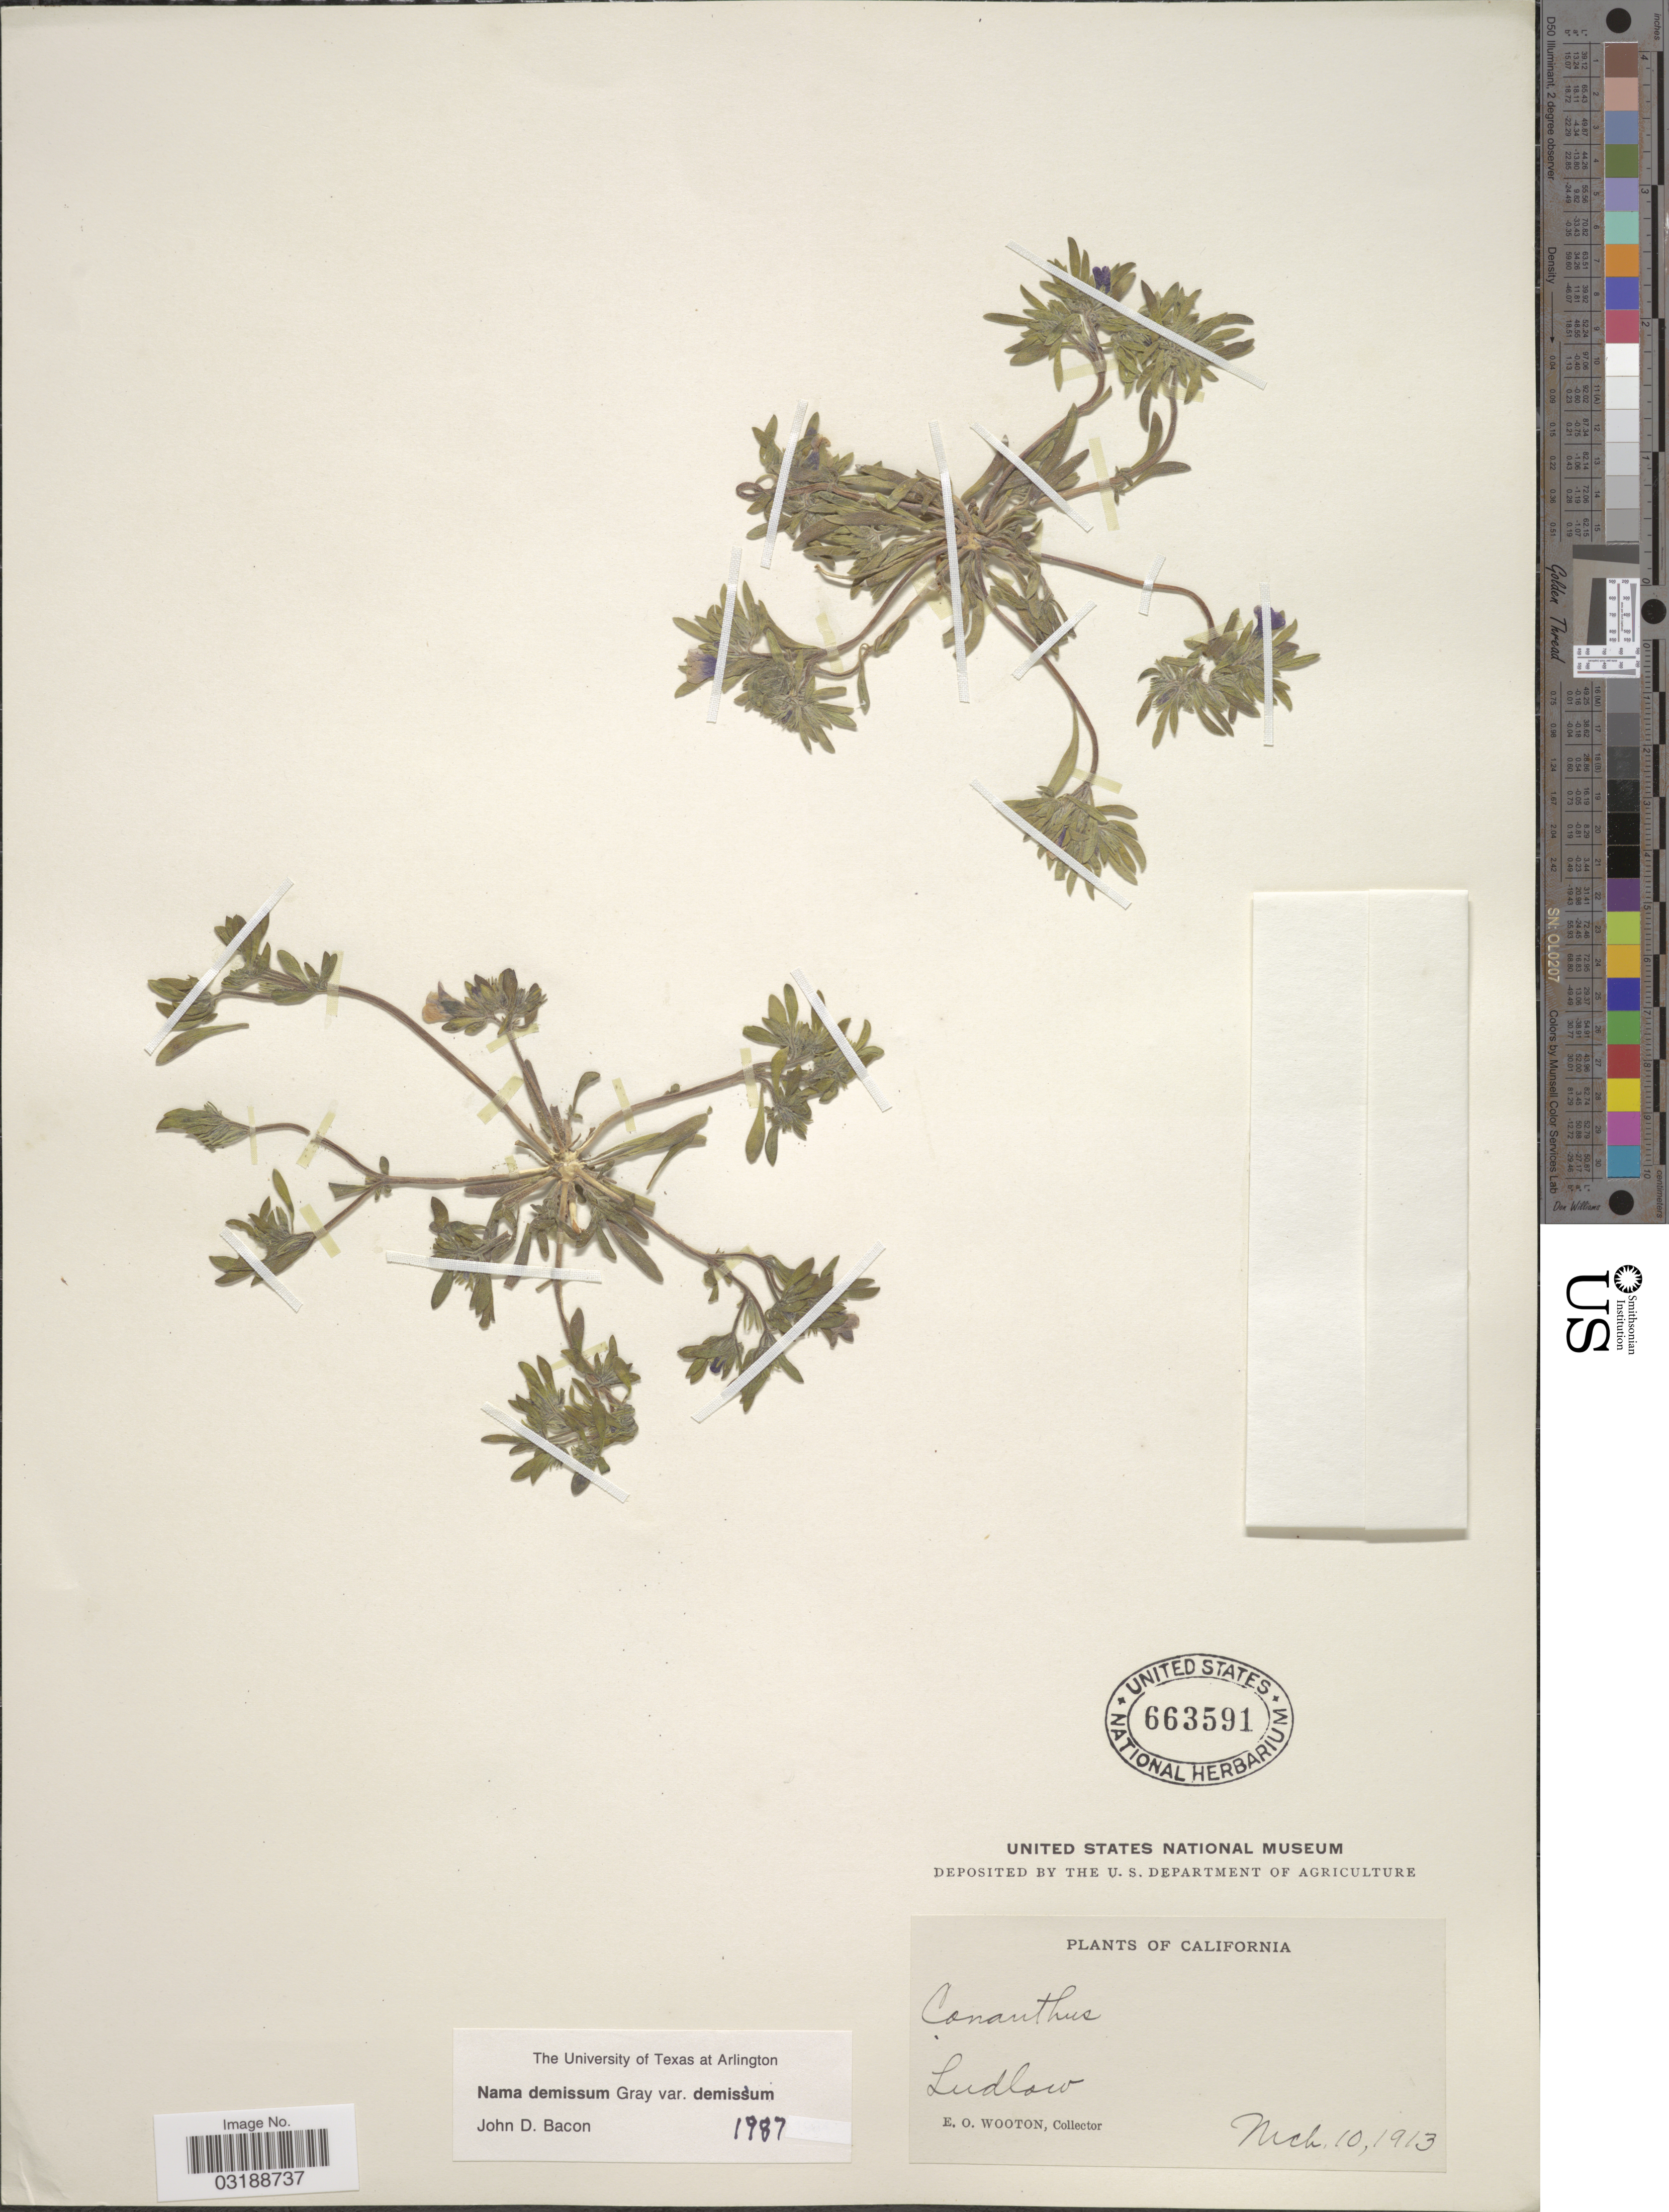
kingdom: Plantae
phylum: Tracheophyta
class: Magnoliopsida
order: Boraginales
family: Namaceae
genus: Nama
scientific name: Nama demissa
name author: A. Gray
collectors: E. O. Wooton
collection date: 1913-03-10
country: United States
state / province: California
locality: Ludlow.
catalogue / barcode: US 663591